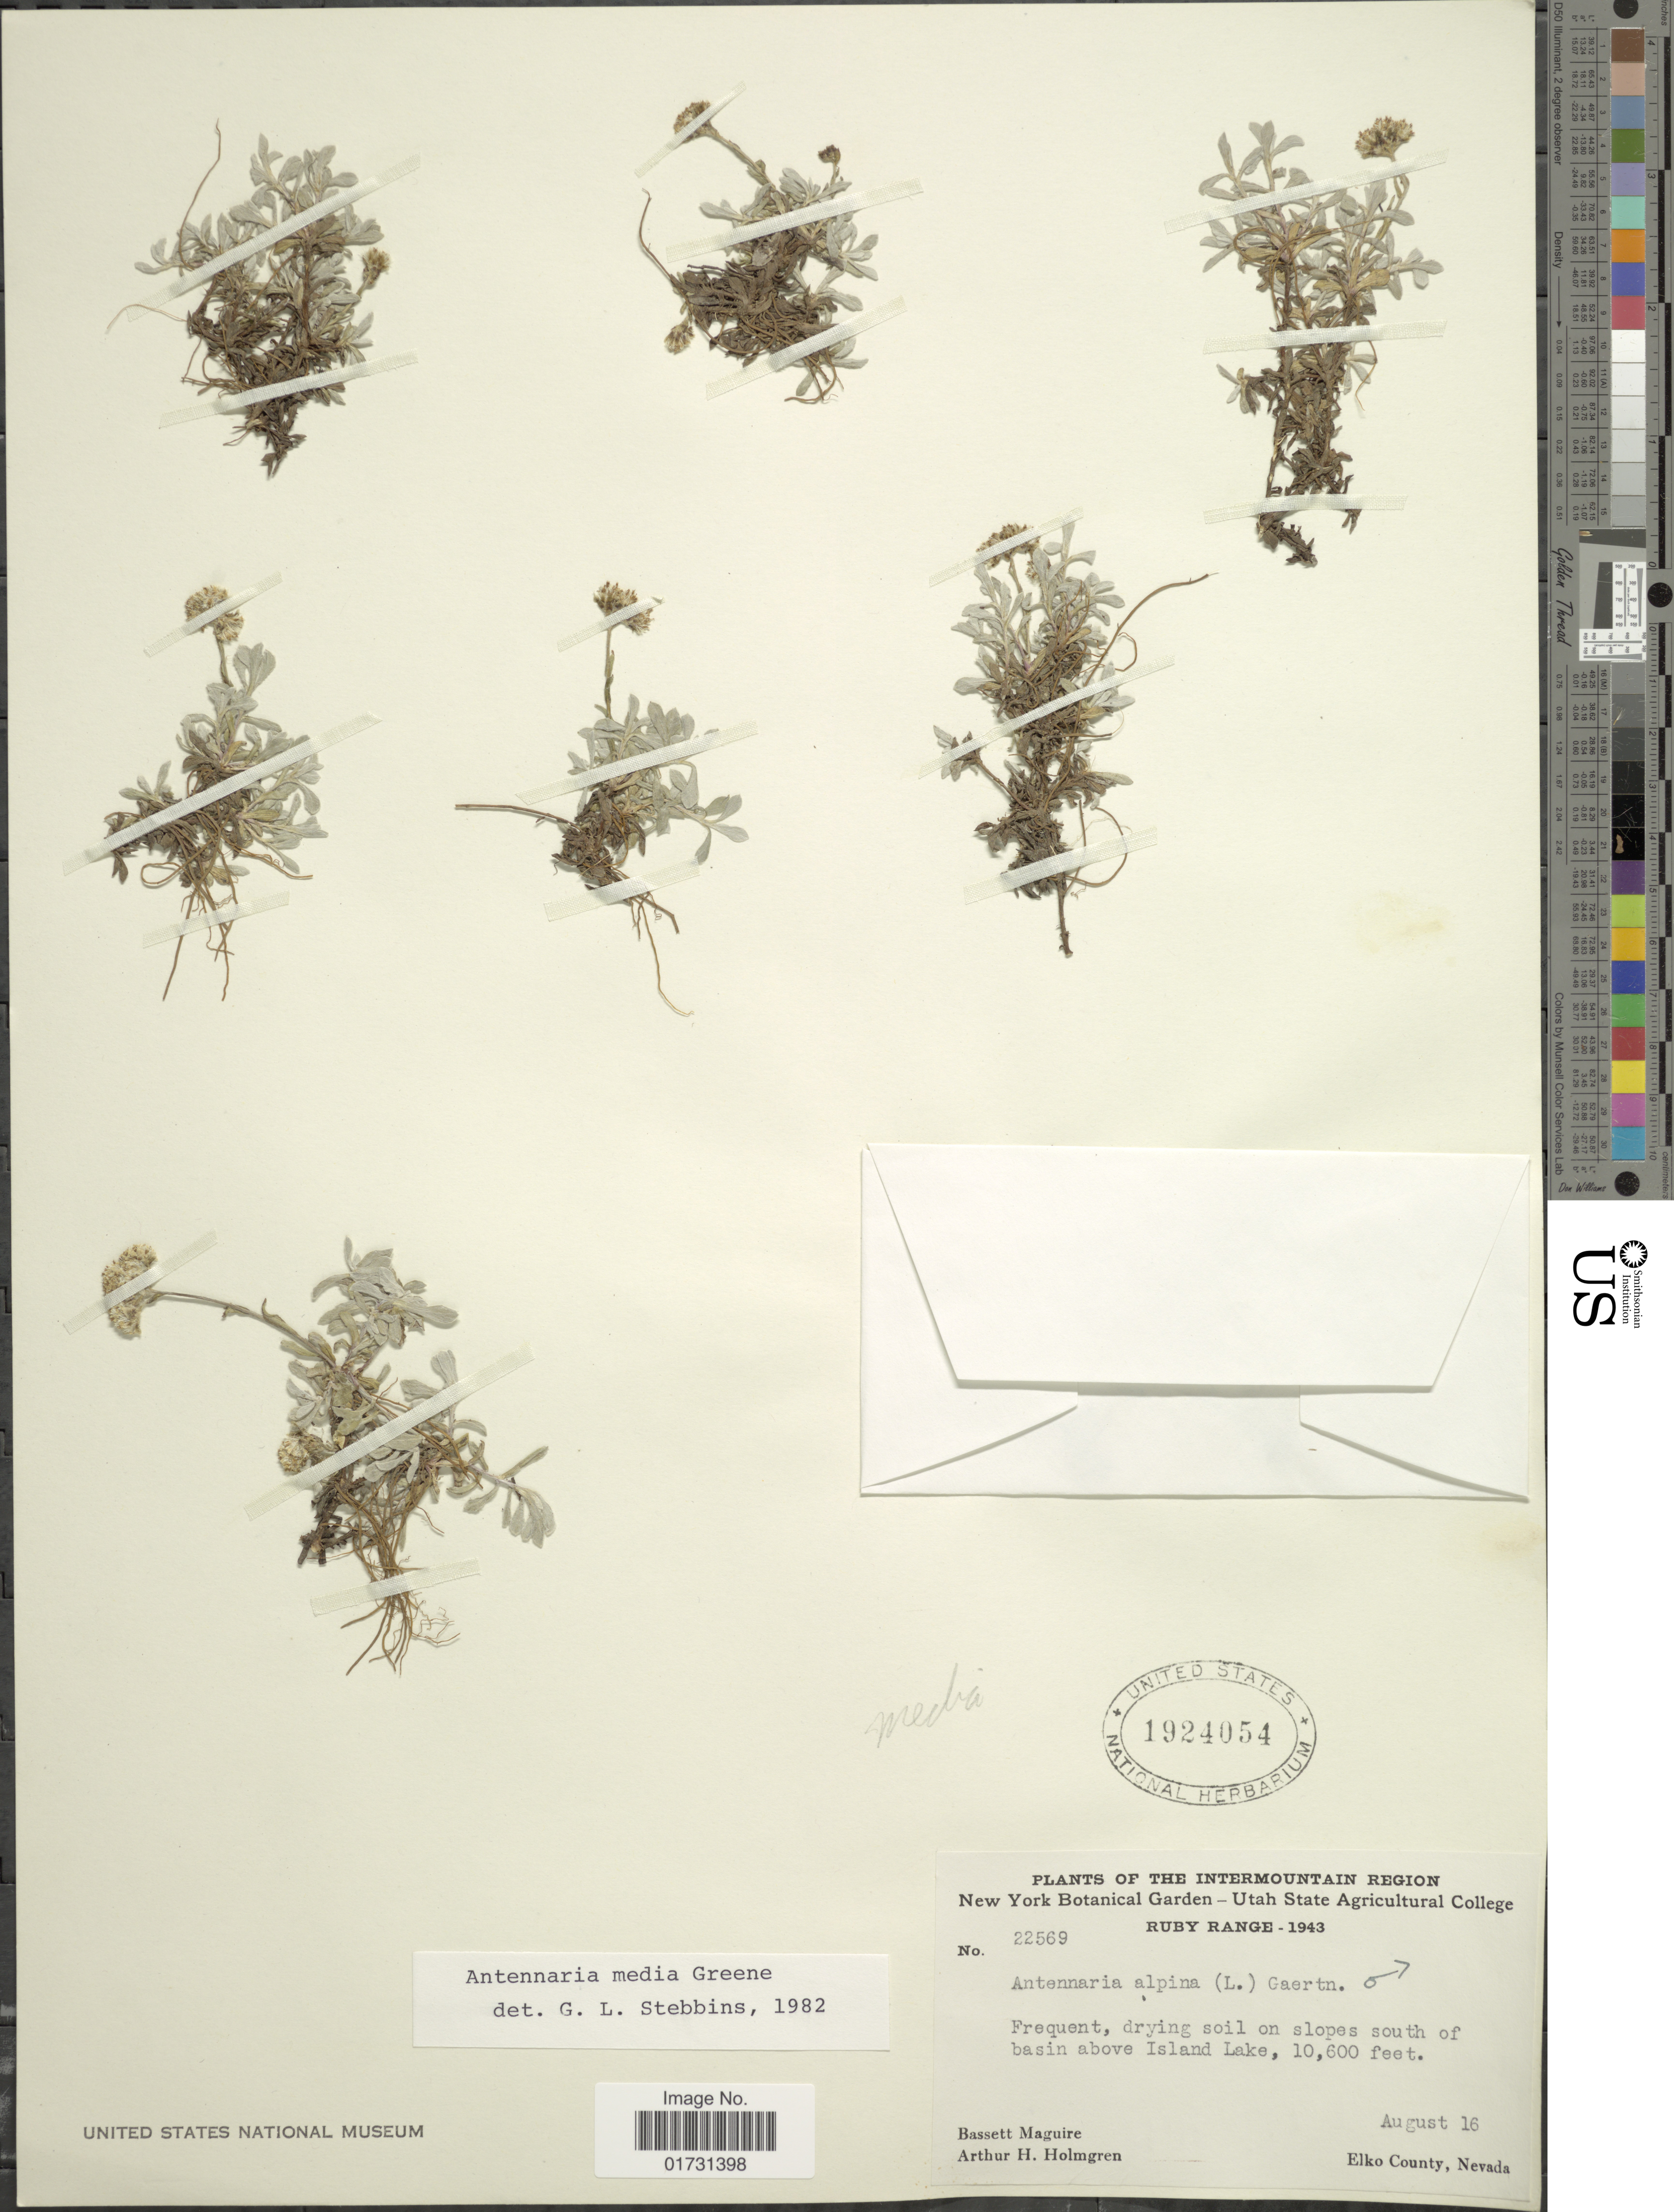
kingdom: Plantae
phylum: Tracheophyta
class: Magnoliopsida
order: Asterales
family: Asteraceae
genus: Antennaria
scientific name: Antennaria media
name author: Greene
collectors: B. Maguire & A. H. Holmgren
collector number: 22569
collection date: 1943-08-16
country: United States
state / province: Nevada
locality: The Intermountain, Frequent, drying soil on slopes south of basin above Island Lake, Elko County, Nevada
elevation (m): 3231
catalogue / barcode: US 1924054